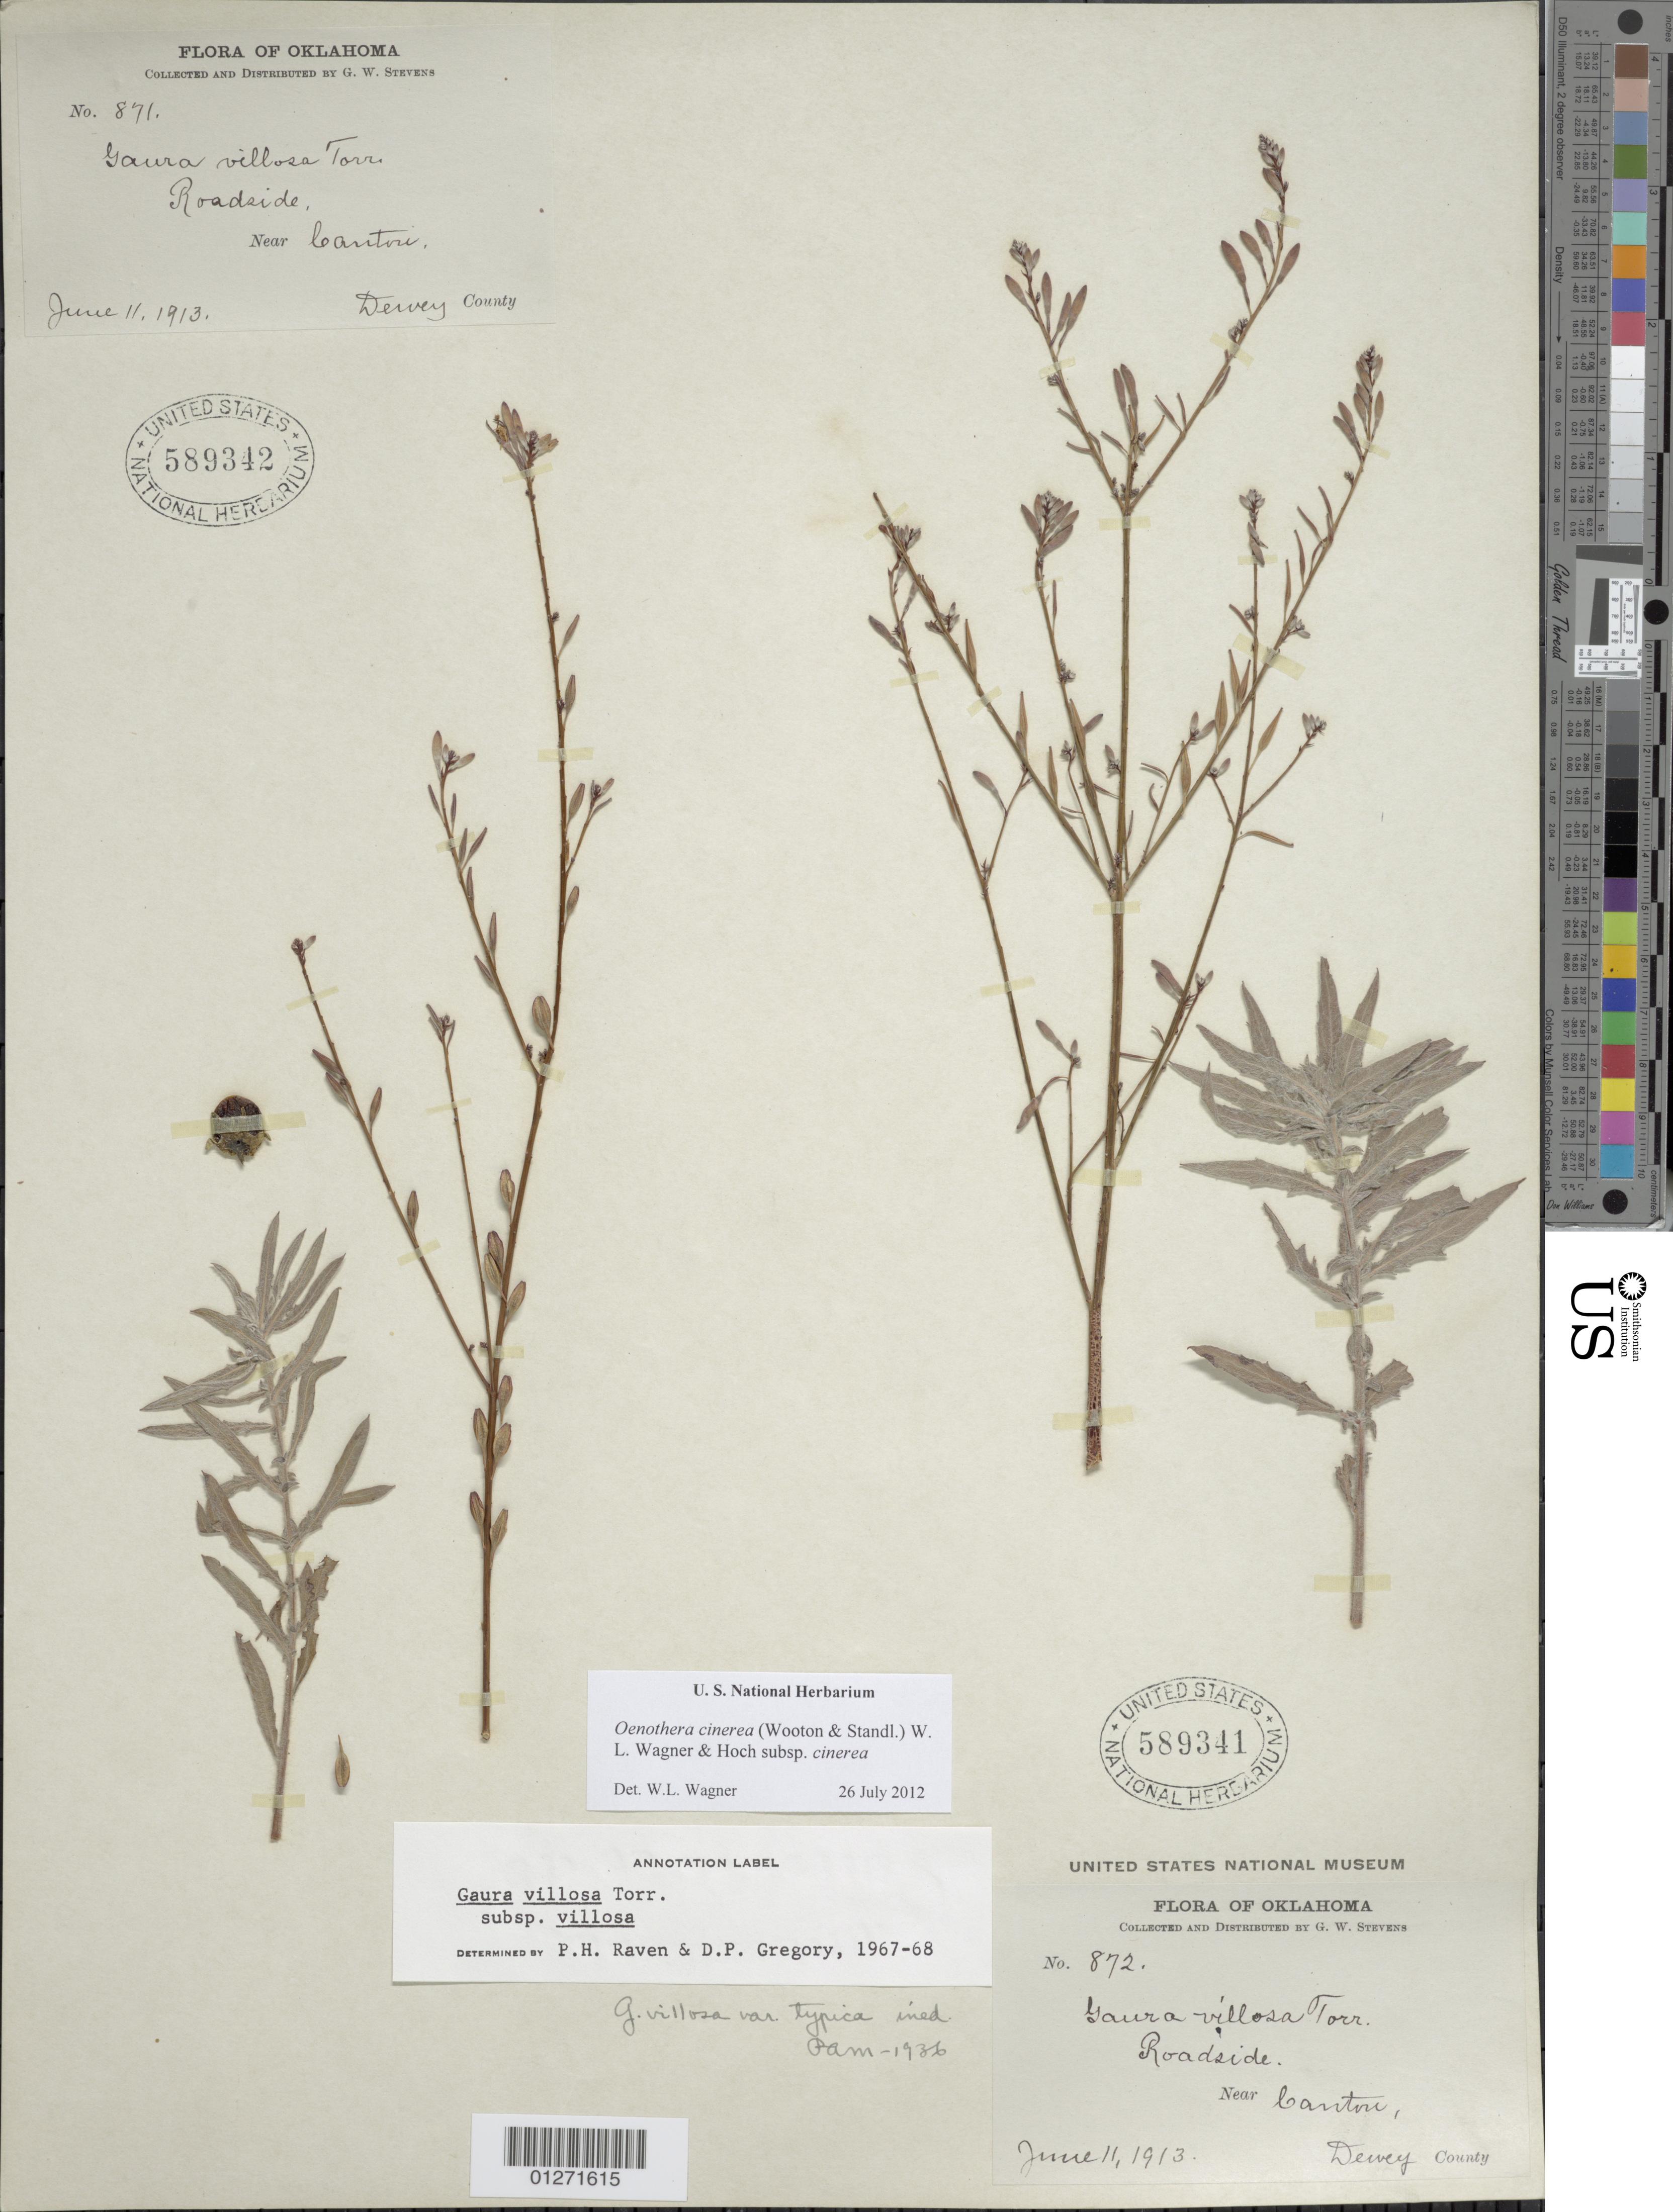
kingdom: Plantae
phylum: Tracheophyta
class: Magnoliopsida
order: Myrtales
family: Onagraceae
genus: Oenothera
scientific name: Oenothera cinerea subsp. cinerea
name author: (Wooton & Standl.) W.L. Wagner & Hoch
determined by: Wagner, W. L., (BOT), Smithsonian Institution - National Museum of Natural History (UNITED STATES)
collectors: G. W. Stevens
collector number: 872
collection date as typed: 11 Jun 1913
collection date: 1913-06-11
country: United States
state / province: Oklahoma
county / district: Dewey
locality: Near Canton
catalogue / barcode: US 589341